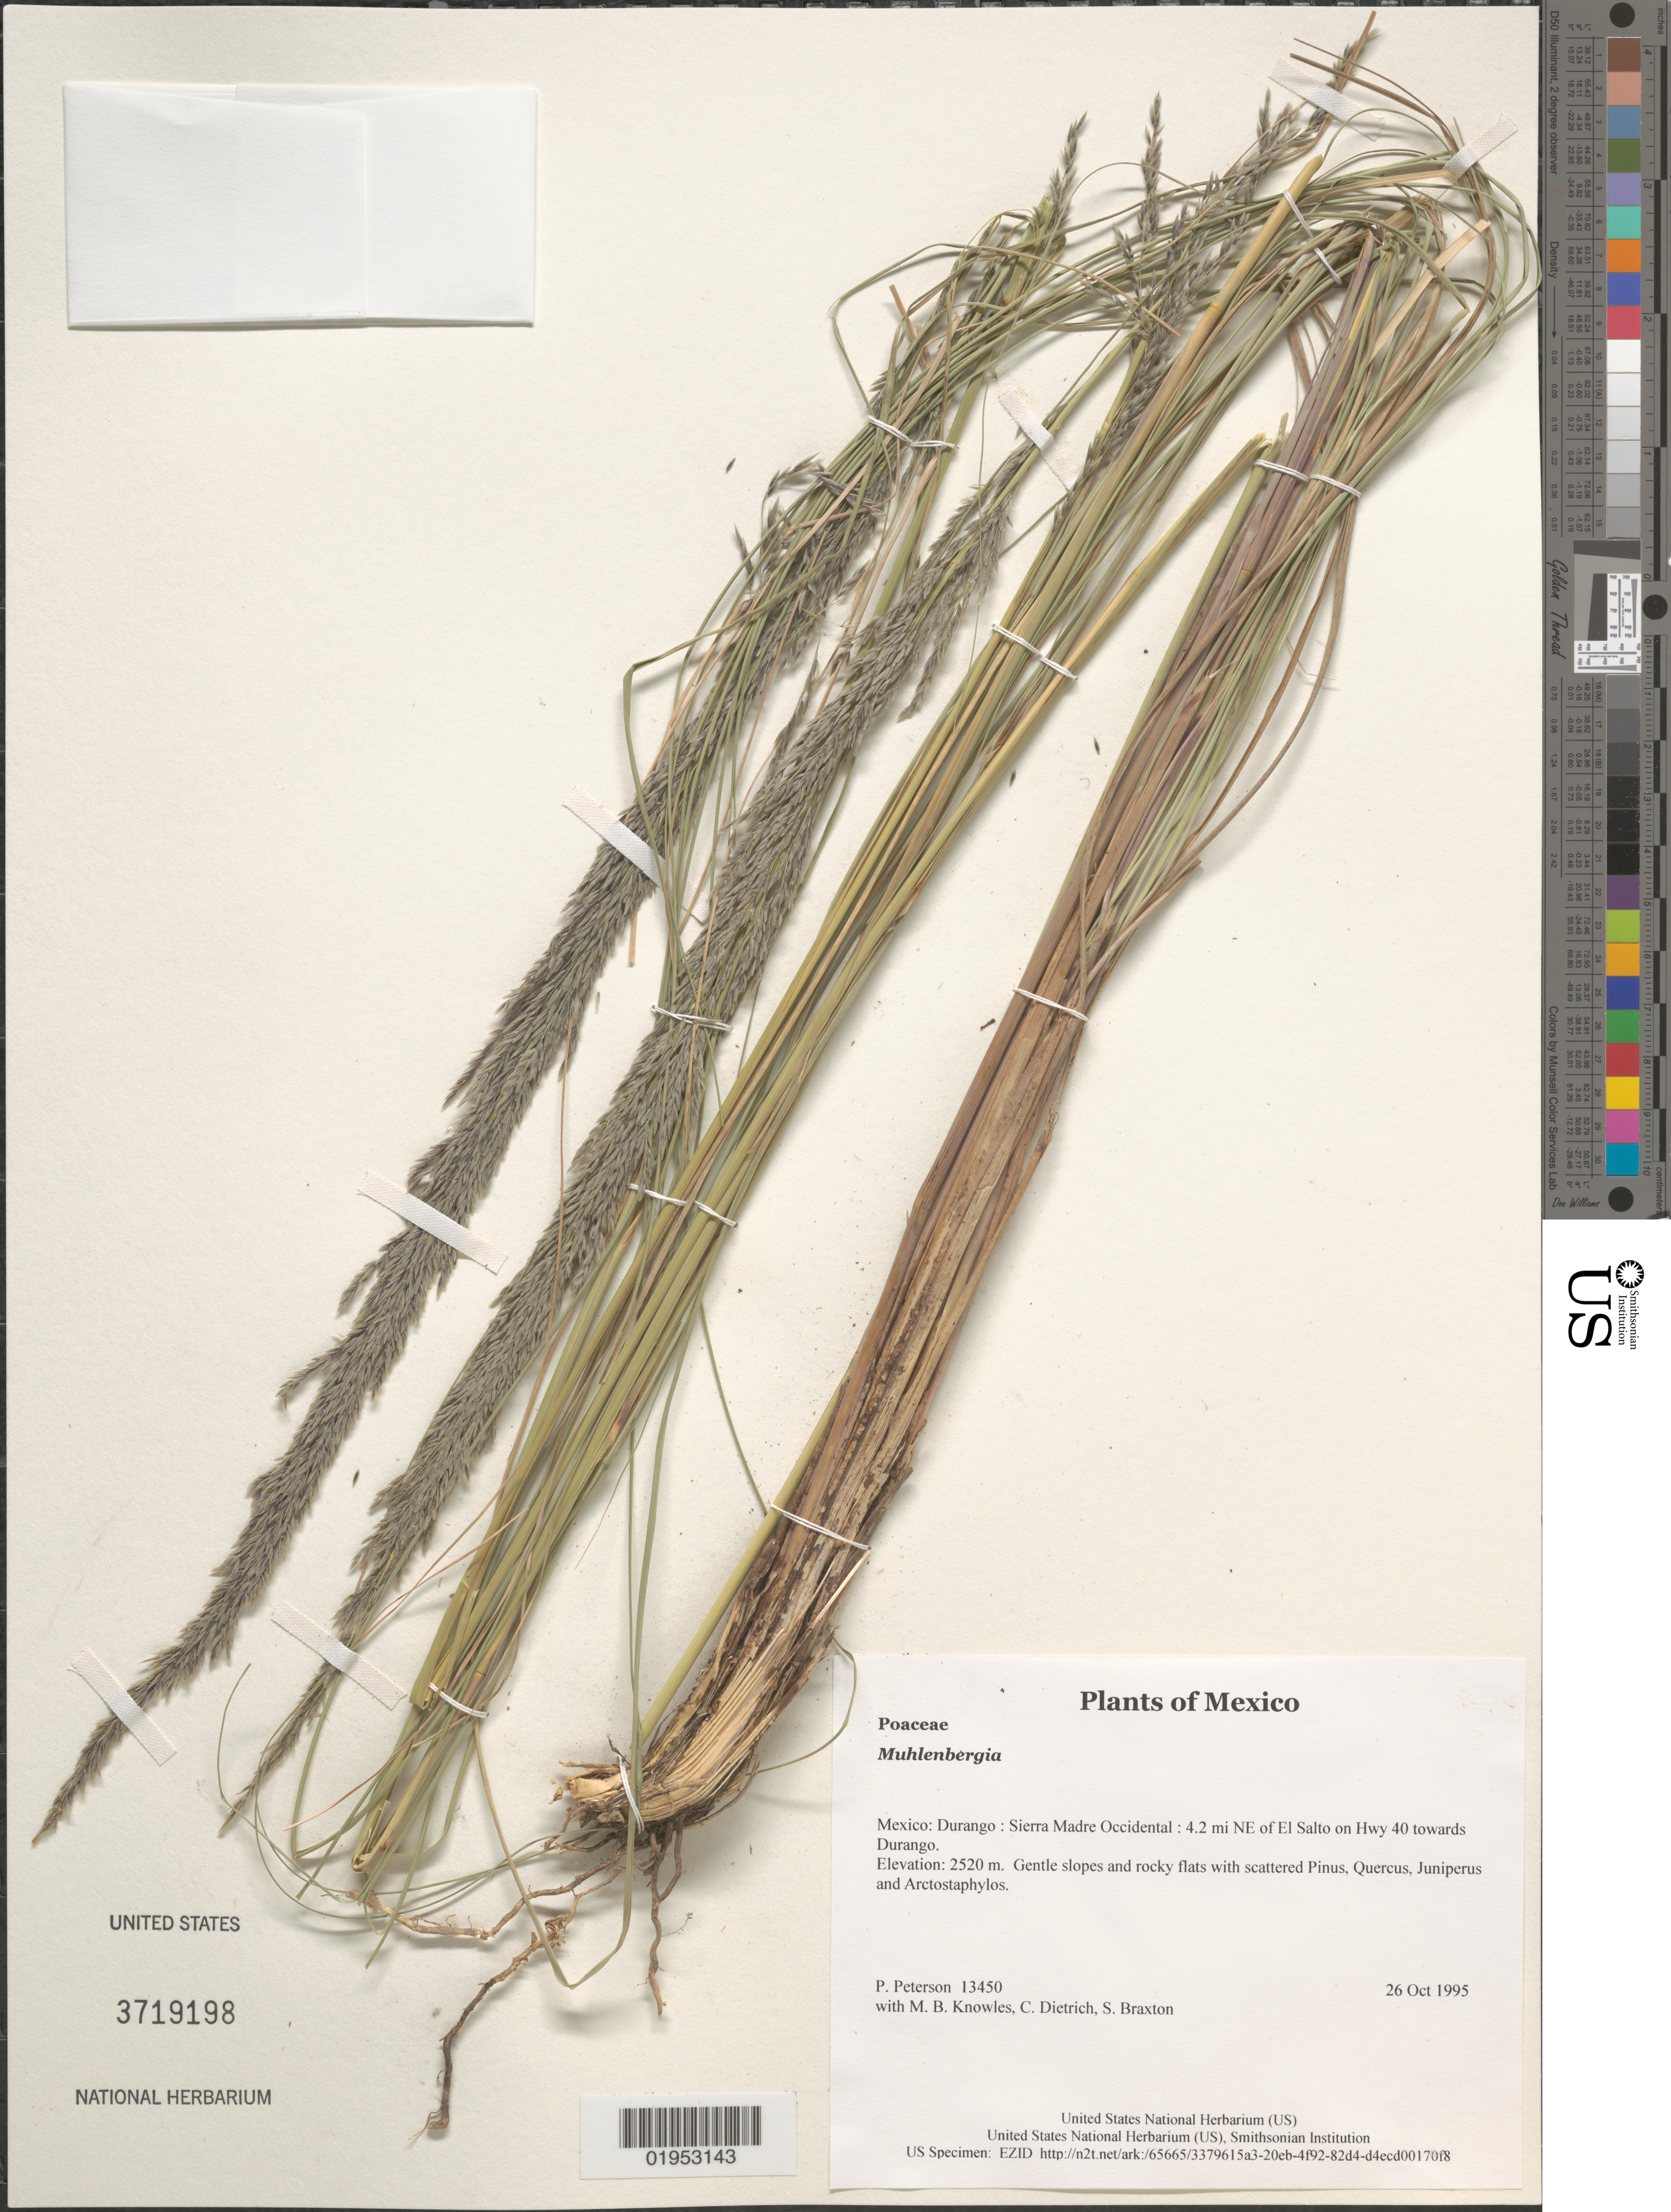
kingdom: Plantae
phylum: Tracheophyta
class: Liliopsida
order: Poales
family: Poaceae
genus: Muhlenbergia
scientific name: Muhlenbergia sp.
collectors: P. M. Peterson, M. B. Knowles, C. Dietrich & S. Braxton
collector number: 13450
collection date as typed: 26 Oct 1995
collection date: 1995-10-26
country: Mexico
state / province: Durango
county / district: Sierra Madre Occidental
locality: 4.2 mi NE of El Salto on Hwy 40 towards Durango.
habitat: Gentle slopes and rocky flats with scattered Pinus, Quercus, Juniperus and Arctostaphylos.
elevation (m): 2520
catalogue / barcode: US 3719198